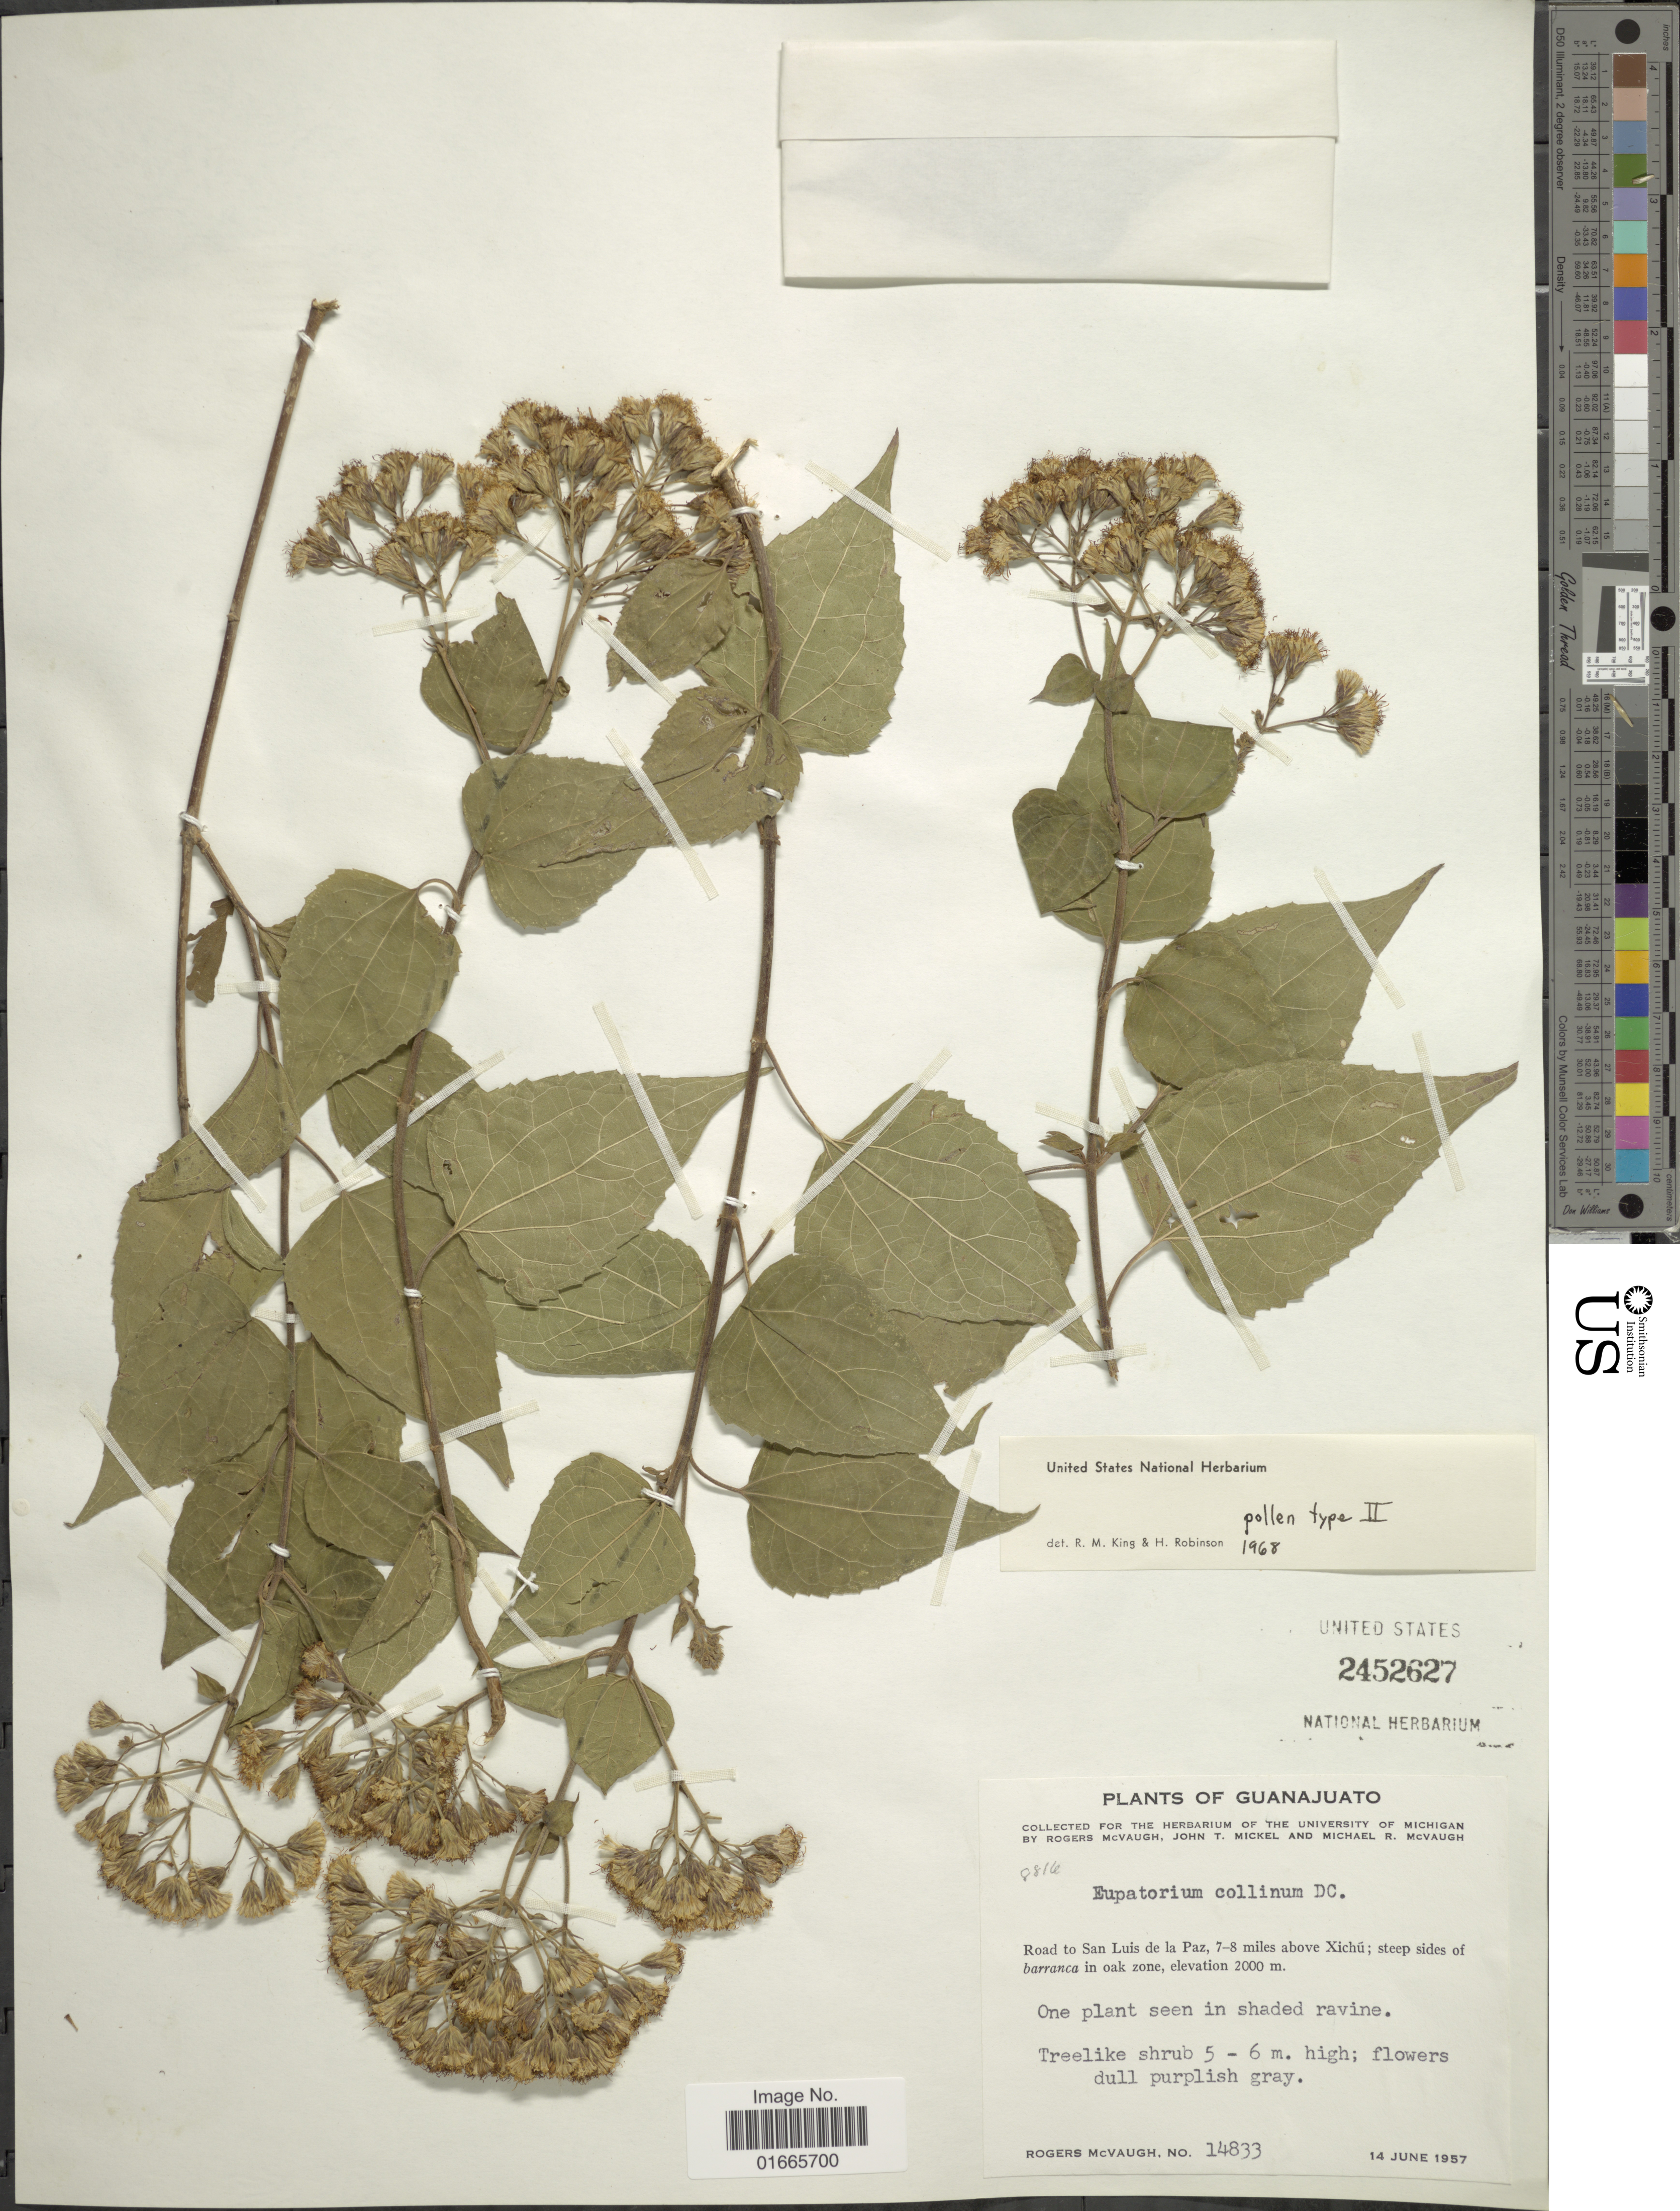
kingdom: Plantae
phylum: Tracheophyta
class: Magnoliopsida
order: Asterales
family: Asteraceae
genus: Chromolaena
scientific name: Chromolaena collina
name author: (DC.) R.M. King & H. Rob.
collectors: R. McVaugh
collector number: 14833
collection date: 1957-06-14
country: Mexico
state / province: Guanajuato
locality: Road to San Luis de la Paz, 7-8 miles above Xichú; steep sides of barranca in oak zone.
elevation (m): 2000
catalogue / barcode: US 2452627